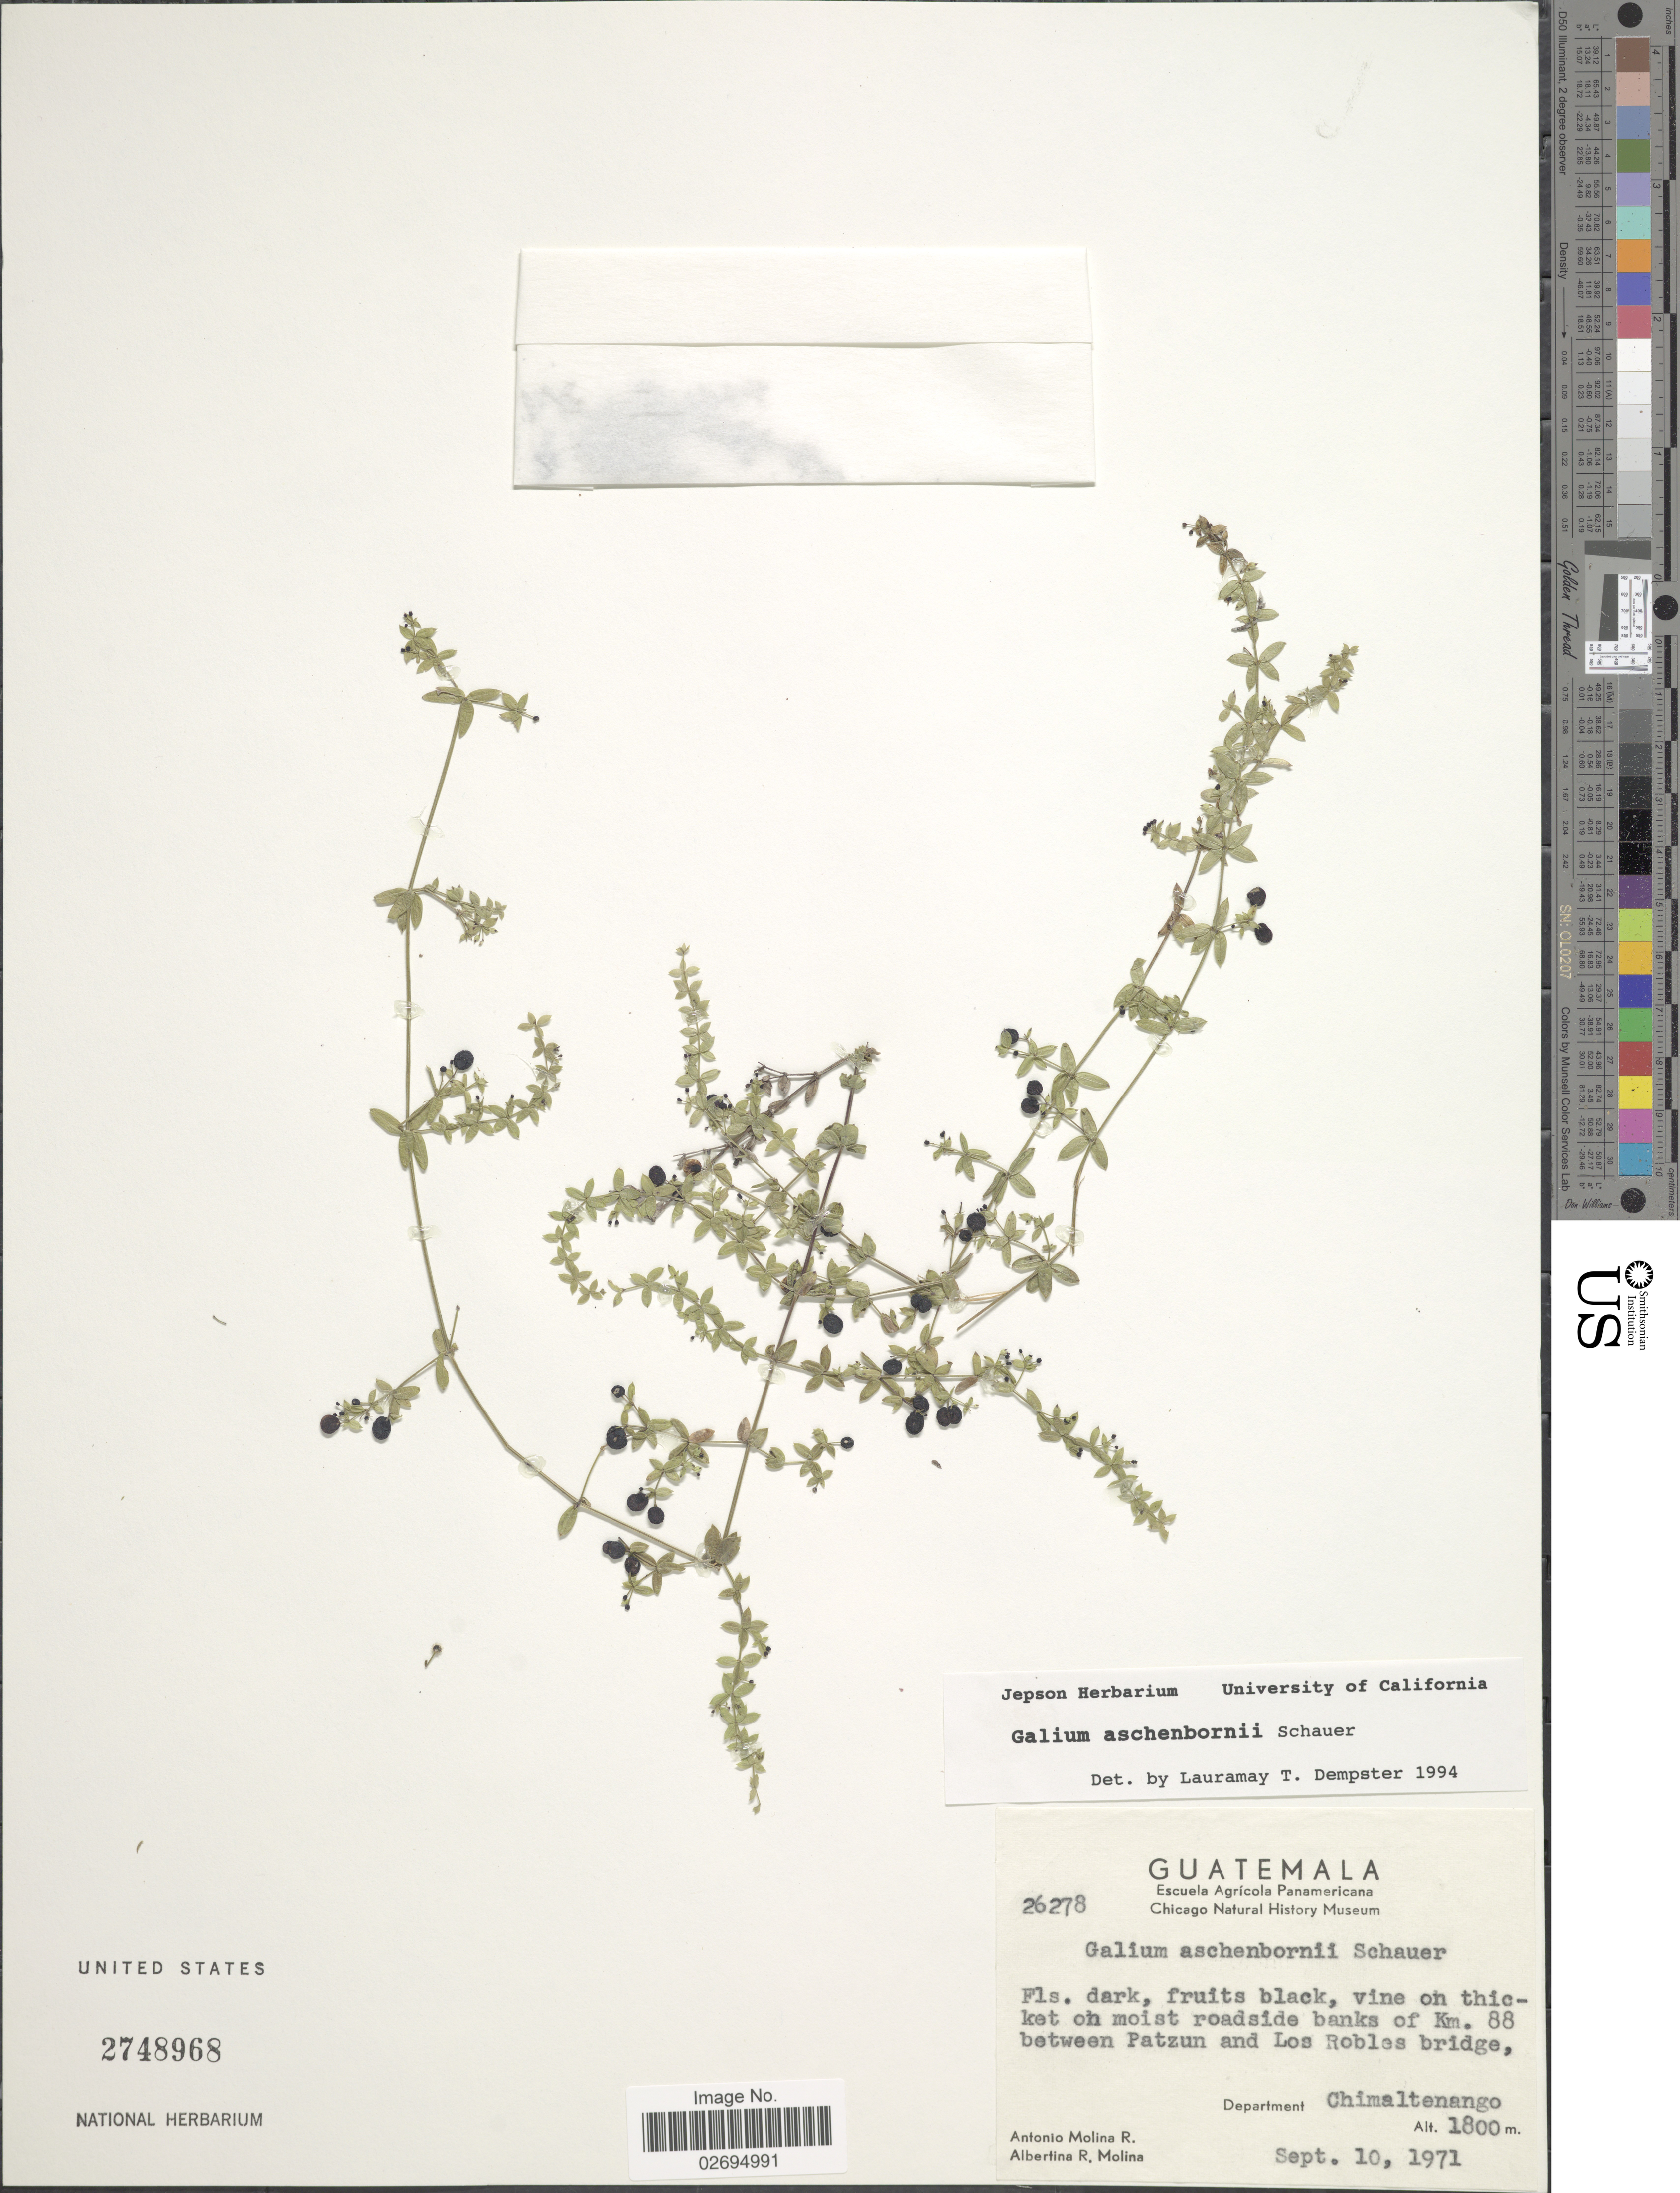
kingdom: Plantae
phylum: Tracheophyta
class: Magnoliopsida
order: Gentianales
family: Rubiaceae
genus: Galium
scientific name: Galium aschenbornii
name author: Schauer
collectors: A. Molina R. & A. R. Molina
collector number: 26278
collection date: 1971-09-10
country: Guatemala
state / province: Chimaltenango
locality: Vine on thicket on moist roadside banks of Km 88 between Patzun and Los Robles bridge, Department Chimaltenango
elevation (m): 1800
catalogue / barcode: US 2748968